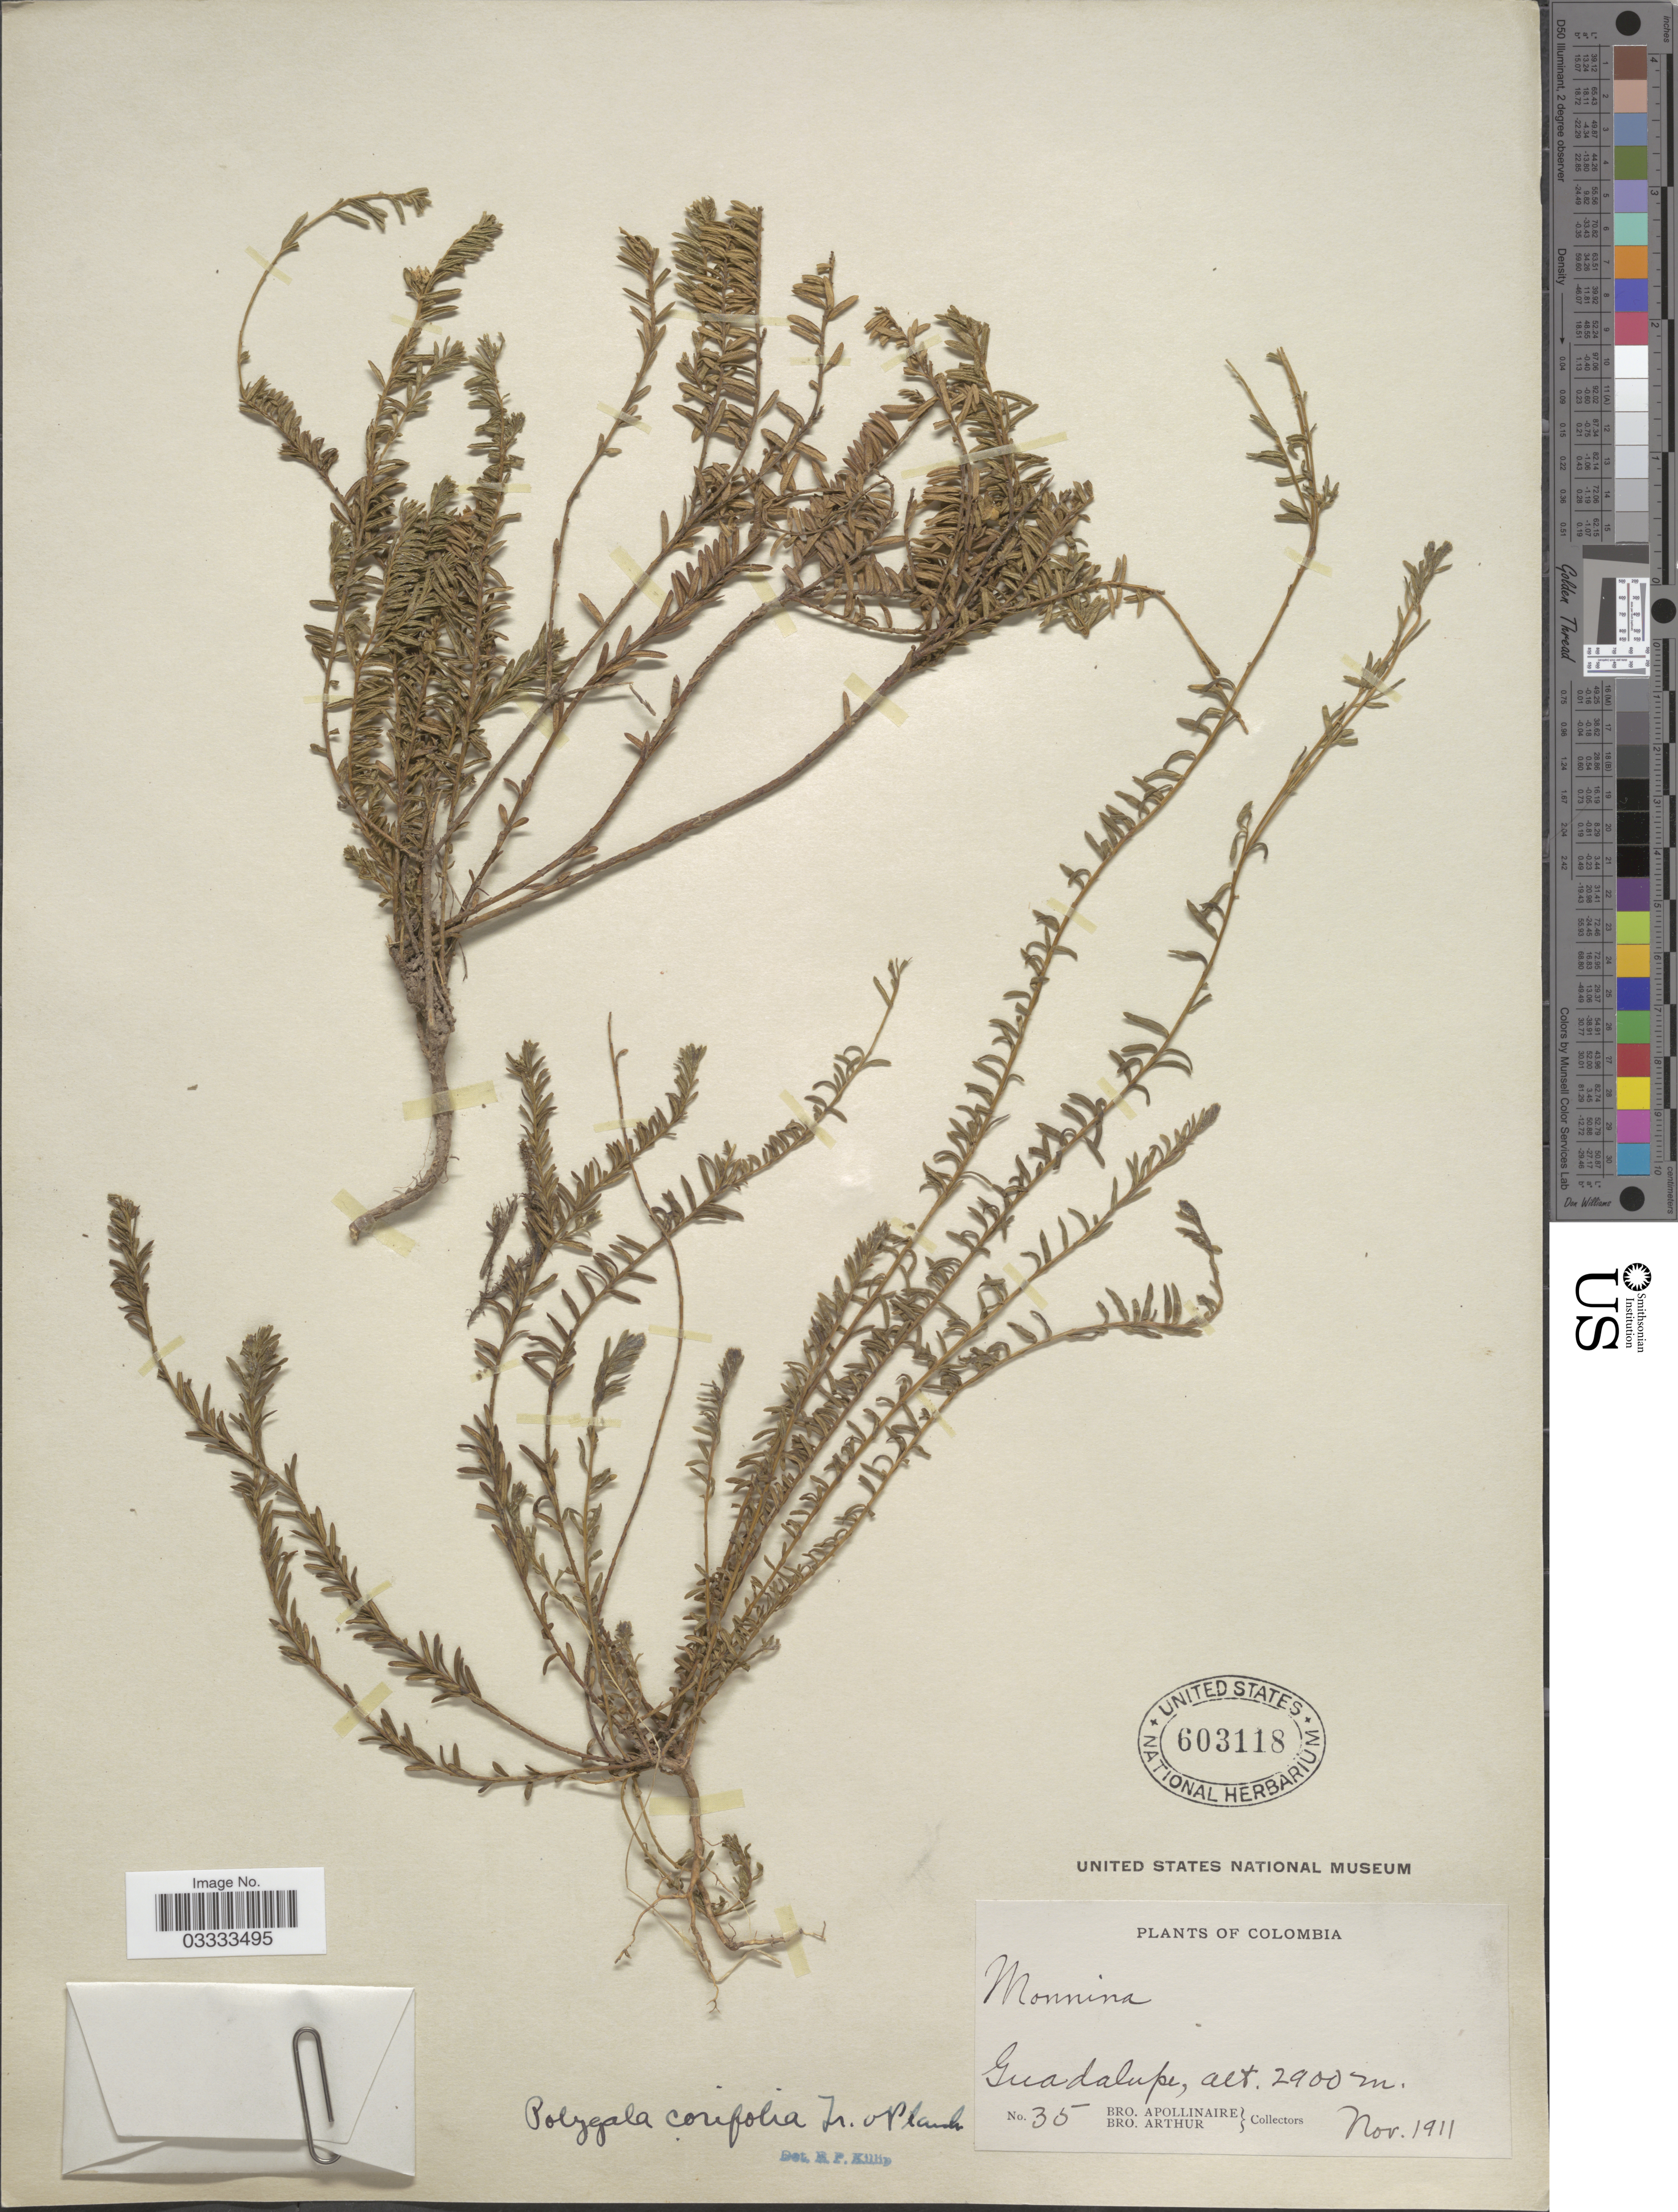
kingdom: Plantae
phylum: Tracheophyta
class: Magnoliopsida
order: Fabales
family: Polygalaceae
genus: Polygala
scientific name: Polygala corifolia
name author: Triana & Planch.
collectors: Bro. Apollinaire & Bro. Arthur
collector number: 35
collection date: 1911-11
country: Colombia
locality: Guadalupe.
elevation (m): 2900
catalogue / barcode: US 603118